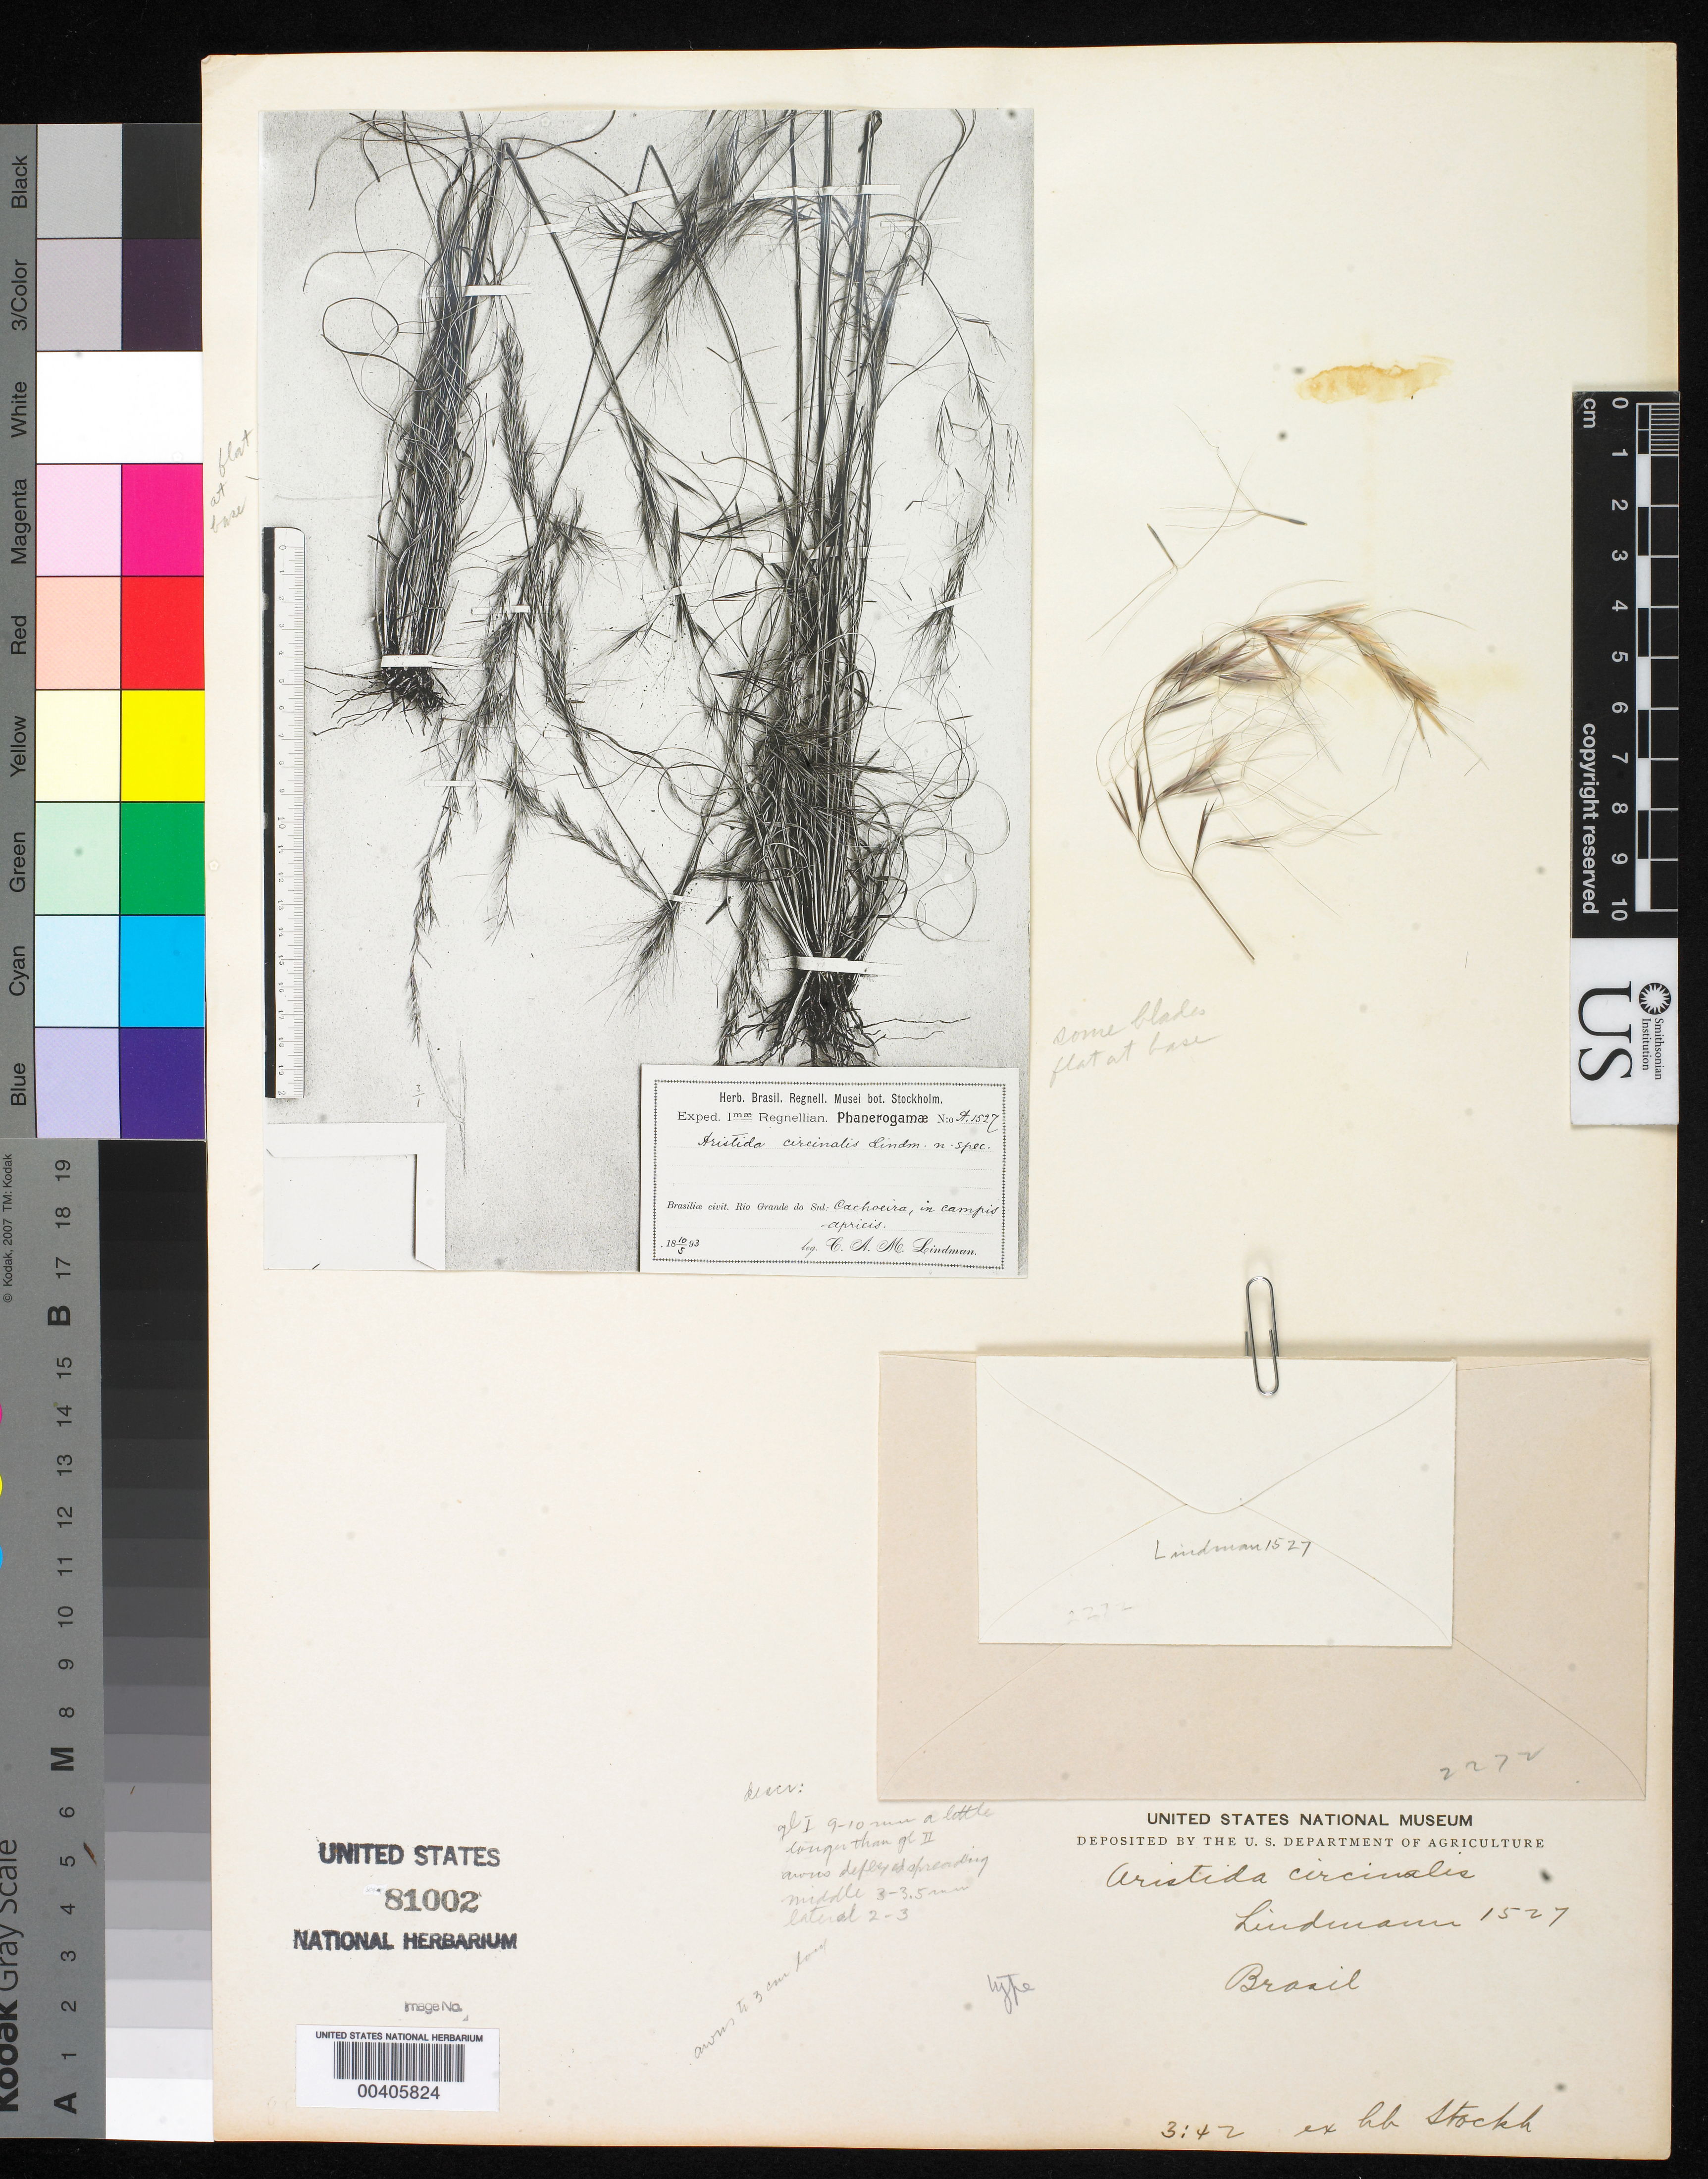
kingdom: Plantae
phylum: Tracheophyta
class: Liliopsida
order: Poales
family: Poaceae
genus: Aristida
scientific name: Aristida circinalis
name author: Lindm.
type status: Type Fragment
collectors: C. A. M. Lindman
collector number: A 1527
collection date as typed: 10 May 1893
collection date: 1893-05-10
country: Brazil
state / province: Rio Grande do Sul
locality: Cachoeira.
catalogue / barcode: US 81002